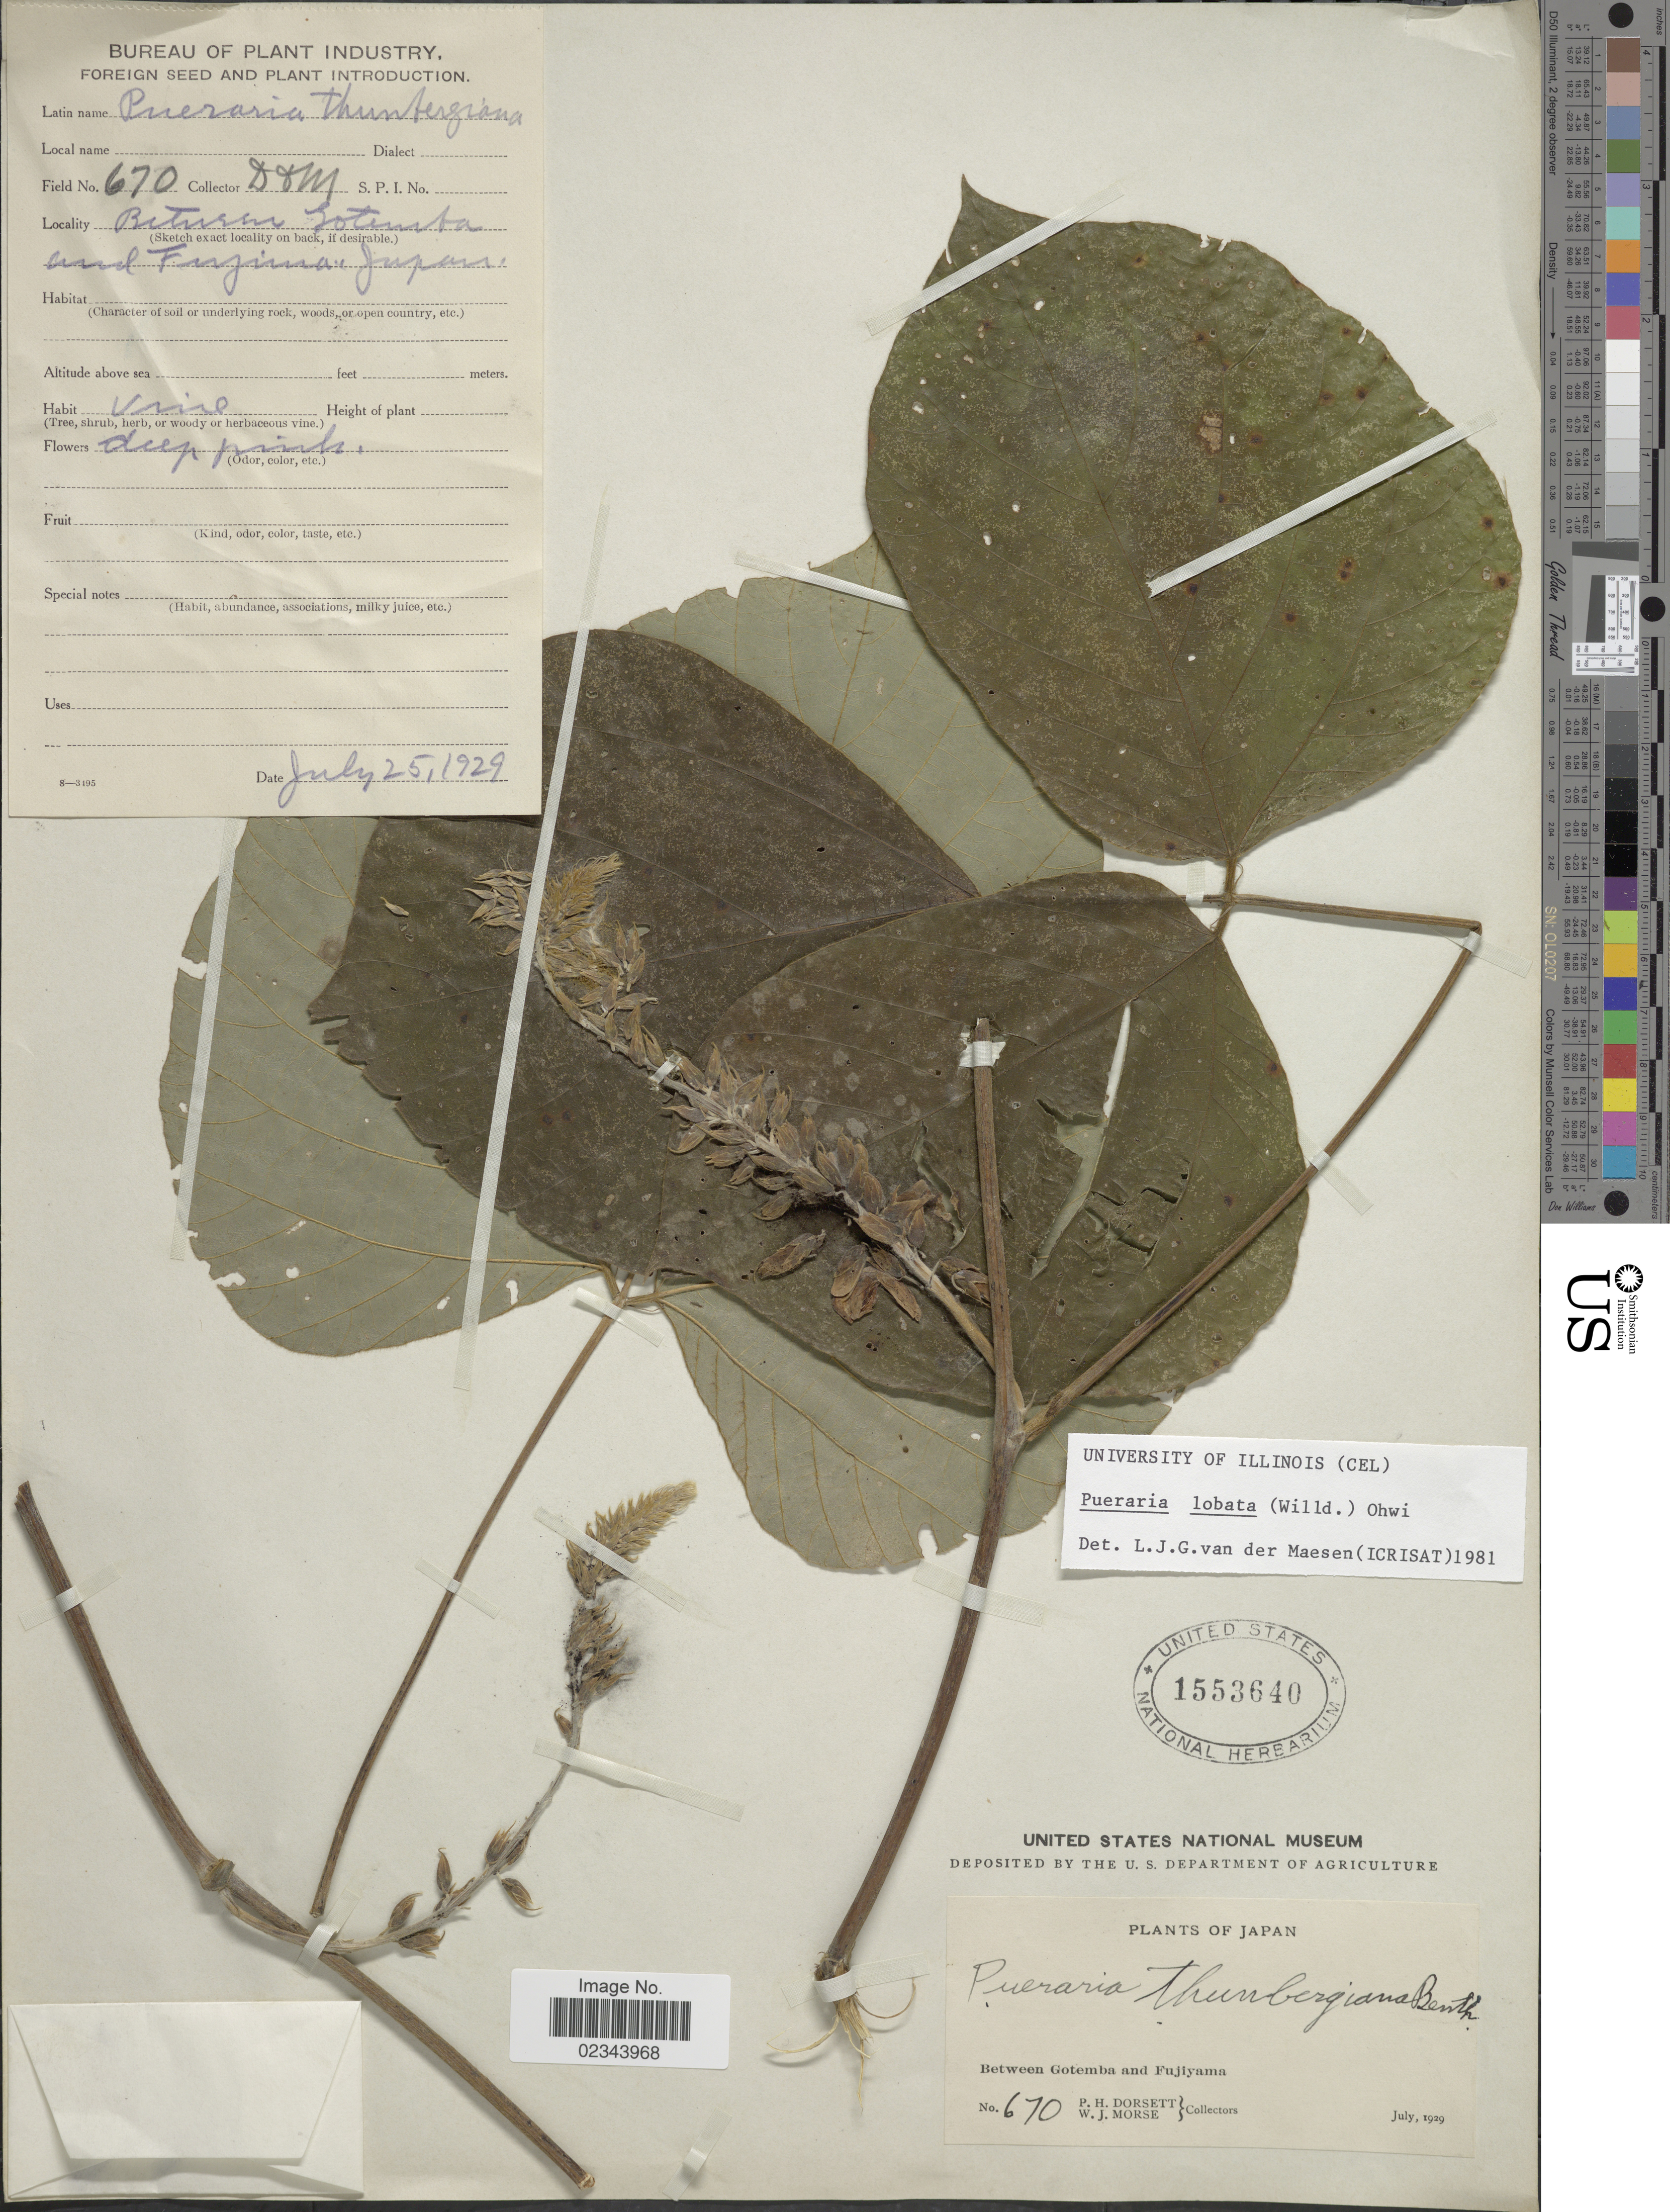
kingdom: Plantae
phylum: Tracheophyta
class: Magnoliopsida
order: Fabales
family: Fabaceae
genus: Pueraria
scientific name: Pueraria lobata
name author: (Willd.) Ohwi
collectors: P. H. Dorsett & W. J. Morse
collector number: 670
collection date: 1929-07-25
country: Japan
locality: Between Gotemba and Fujiyama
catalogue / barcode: US 1553640